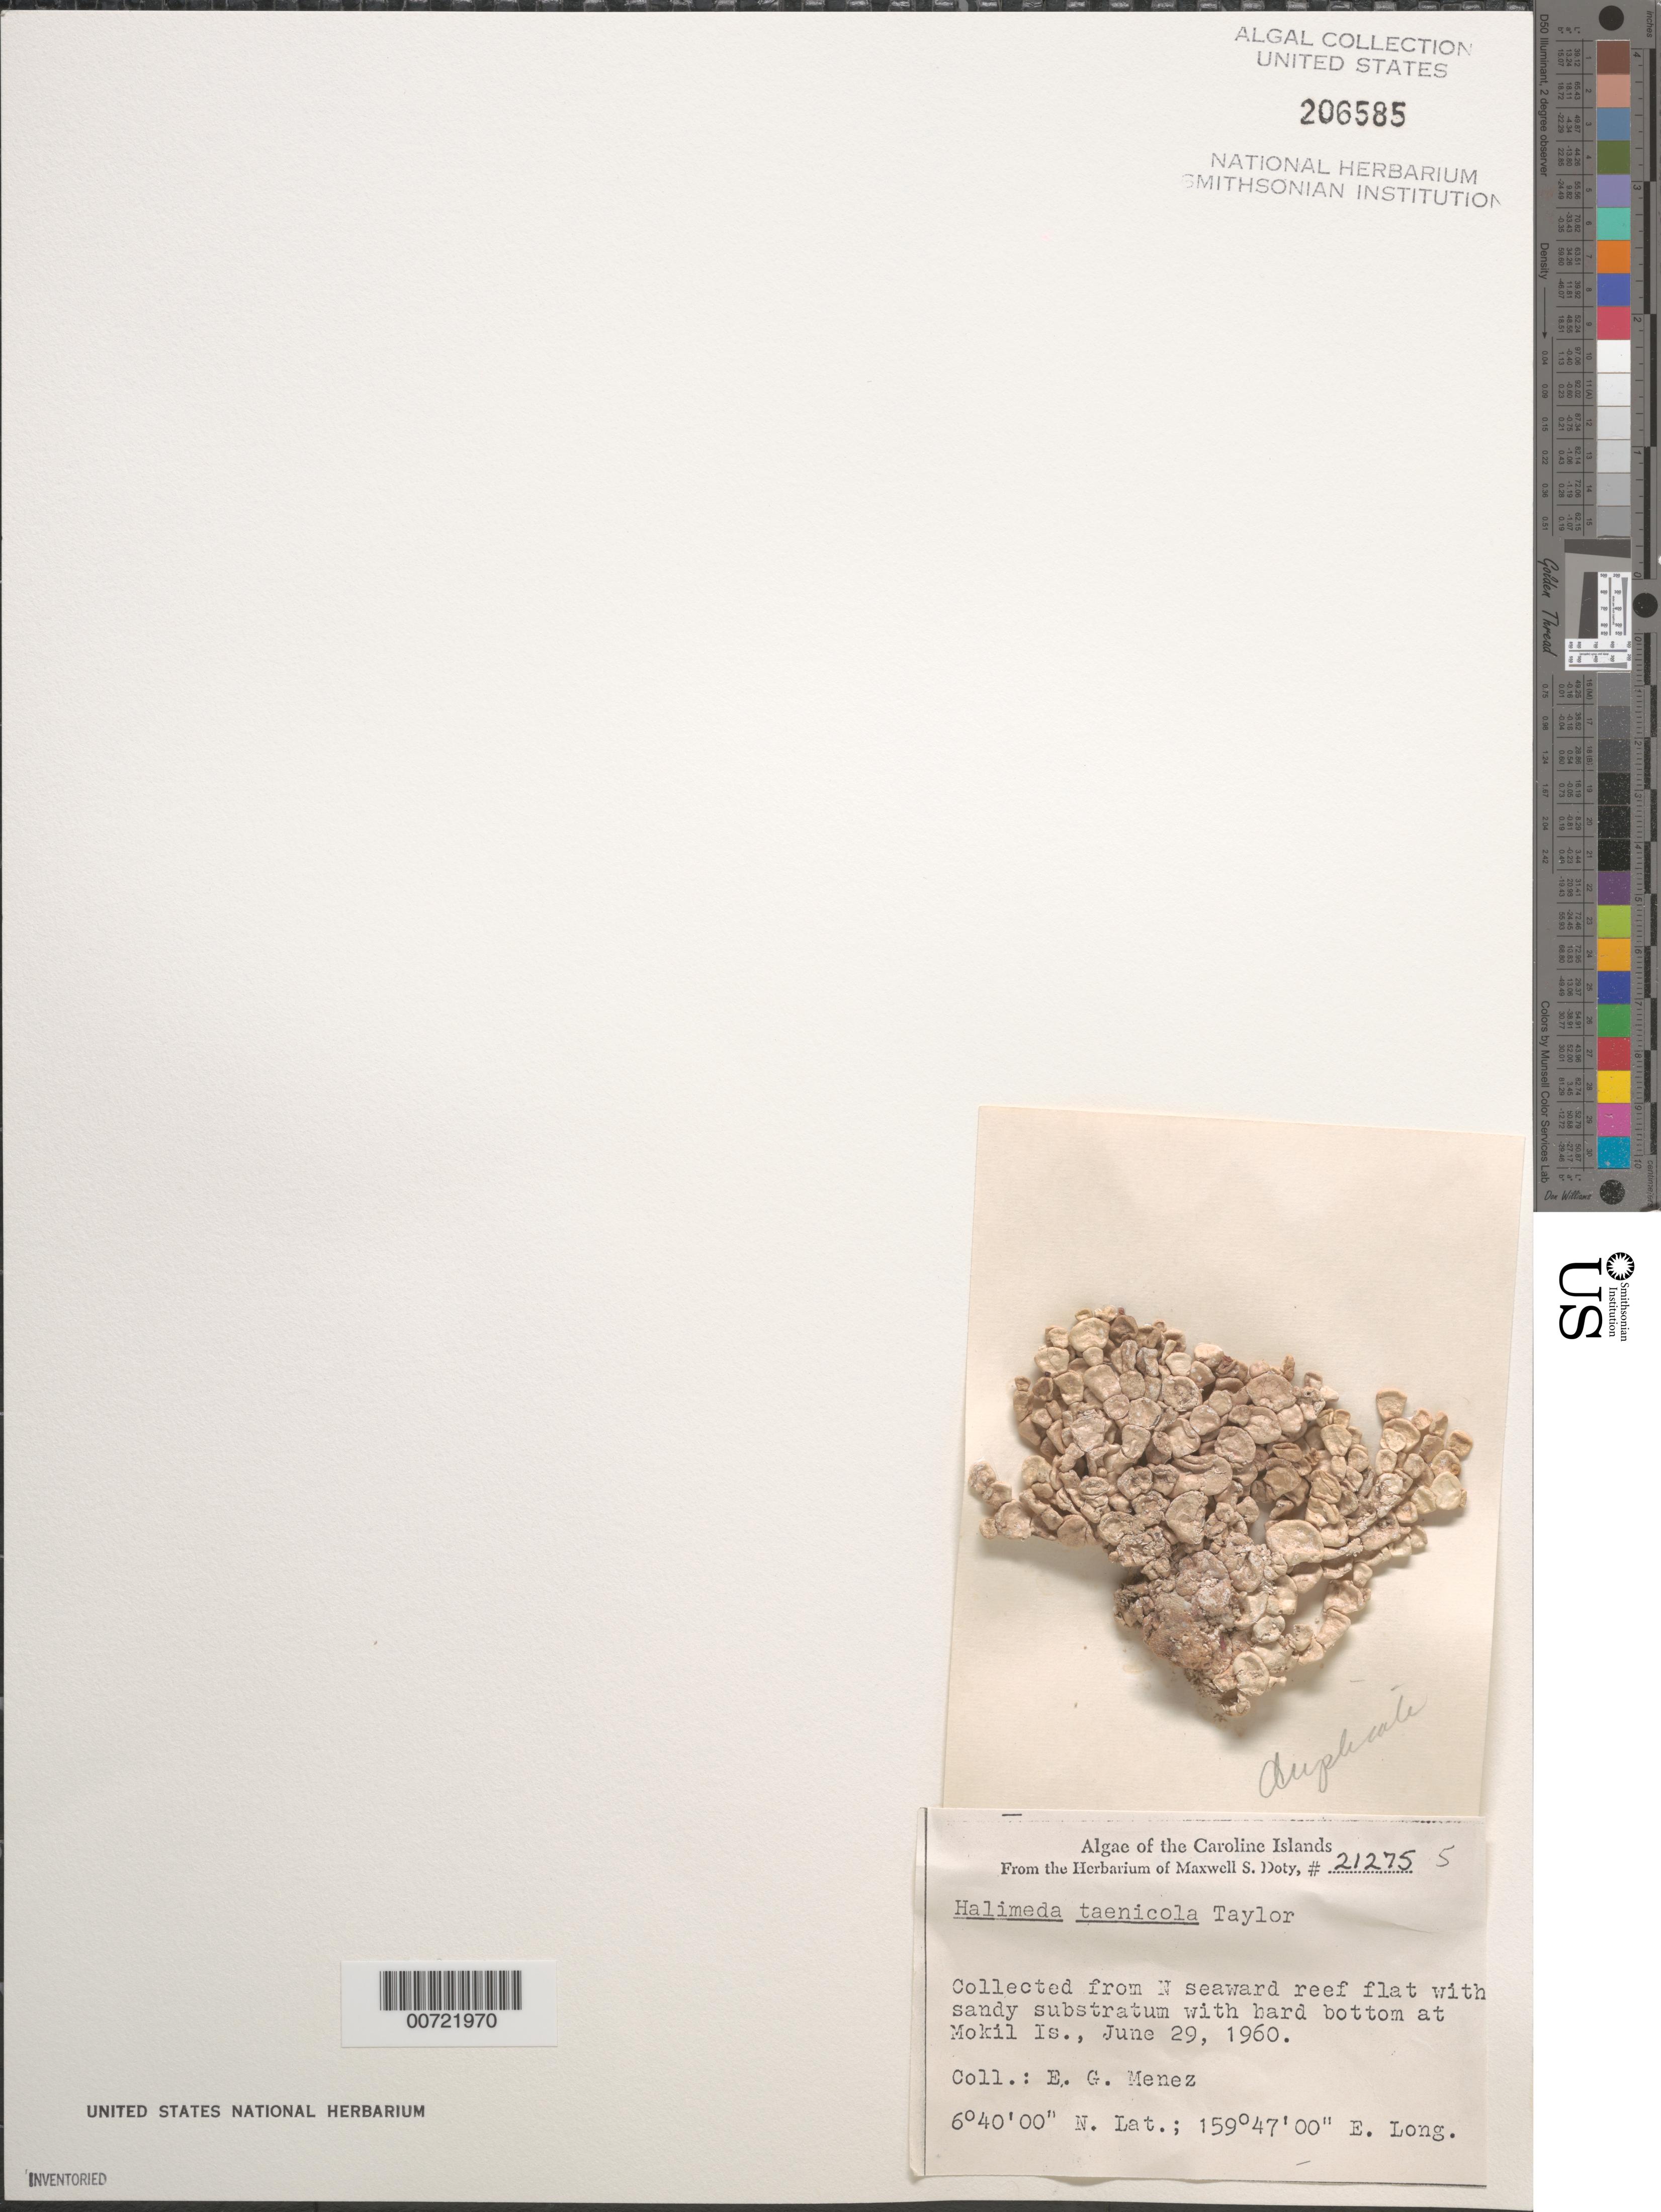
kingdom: Plantae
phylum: Chlorophyta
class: Ulvophyceae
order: Bryopsidales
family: Halimedaceae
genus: Halimeda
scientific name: Halimeda taenicola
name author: W.R. Taylor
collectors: Meñez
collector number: MSD 21275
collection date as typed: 29 Jun 1960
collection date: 1960-06-29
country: Micronesia, Federated States of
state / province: Pohnpei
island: Mwokil (Mokil) Atoll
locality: North seaward reef, Mokil Islet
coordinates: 6 40' 00" N, 159 47' 00" E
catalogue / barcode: US 206585